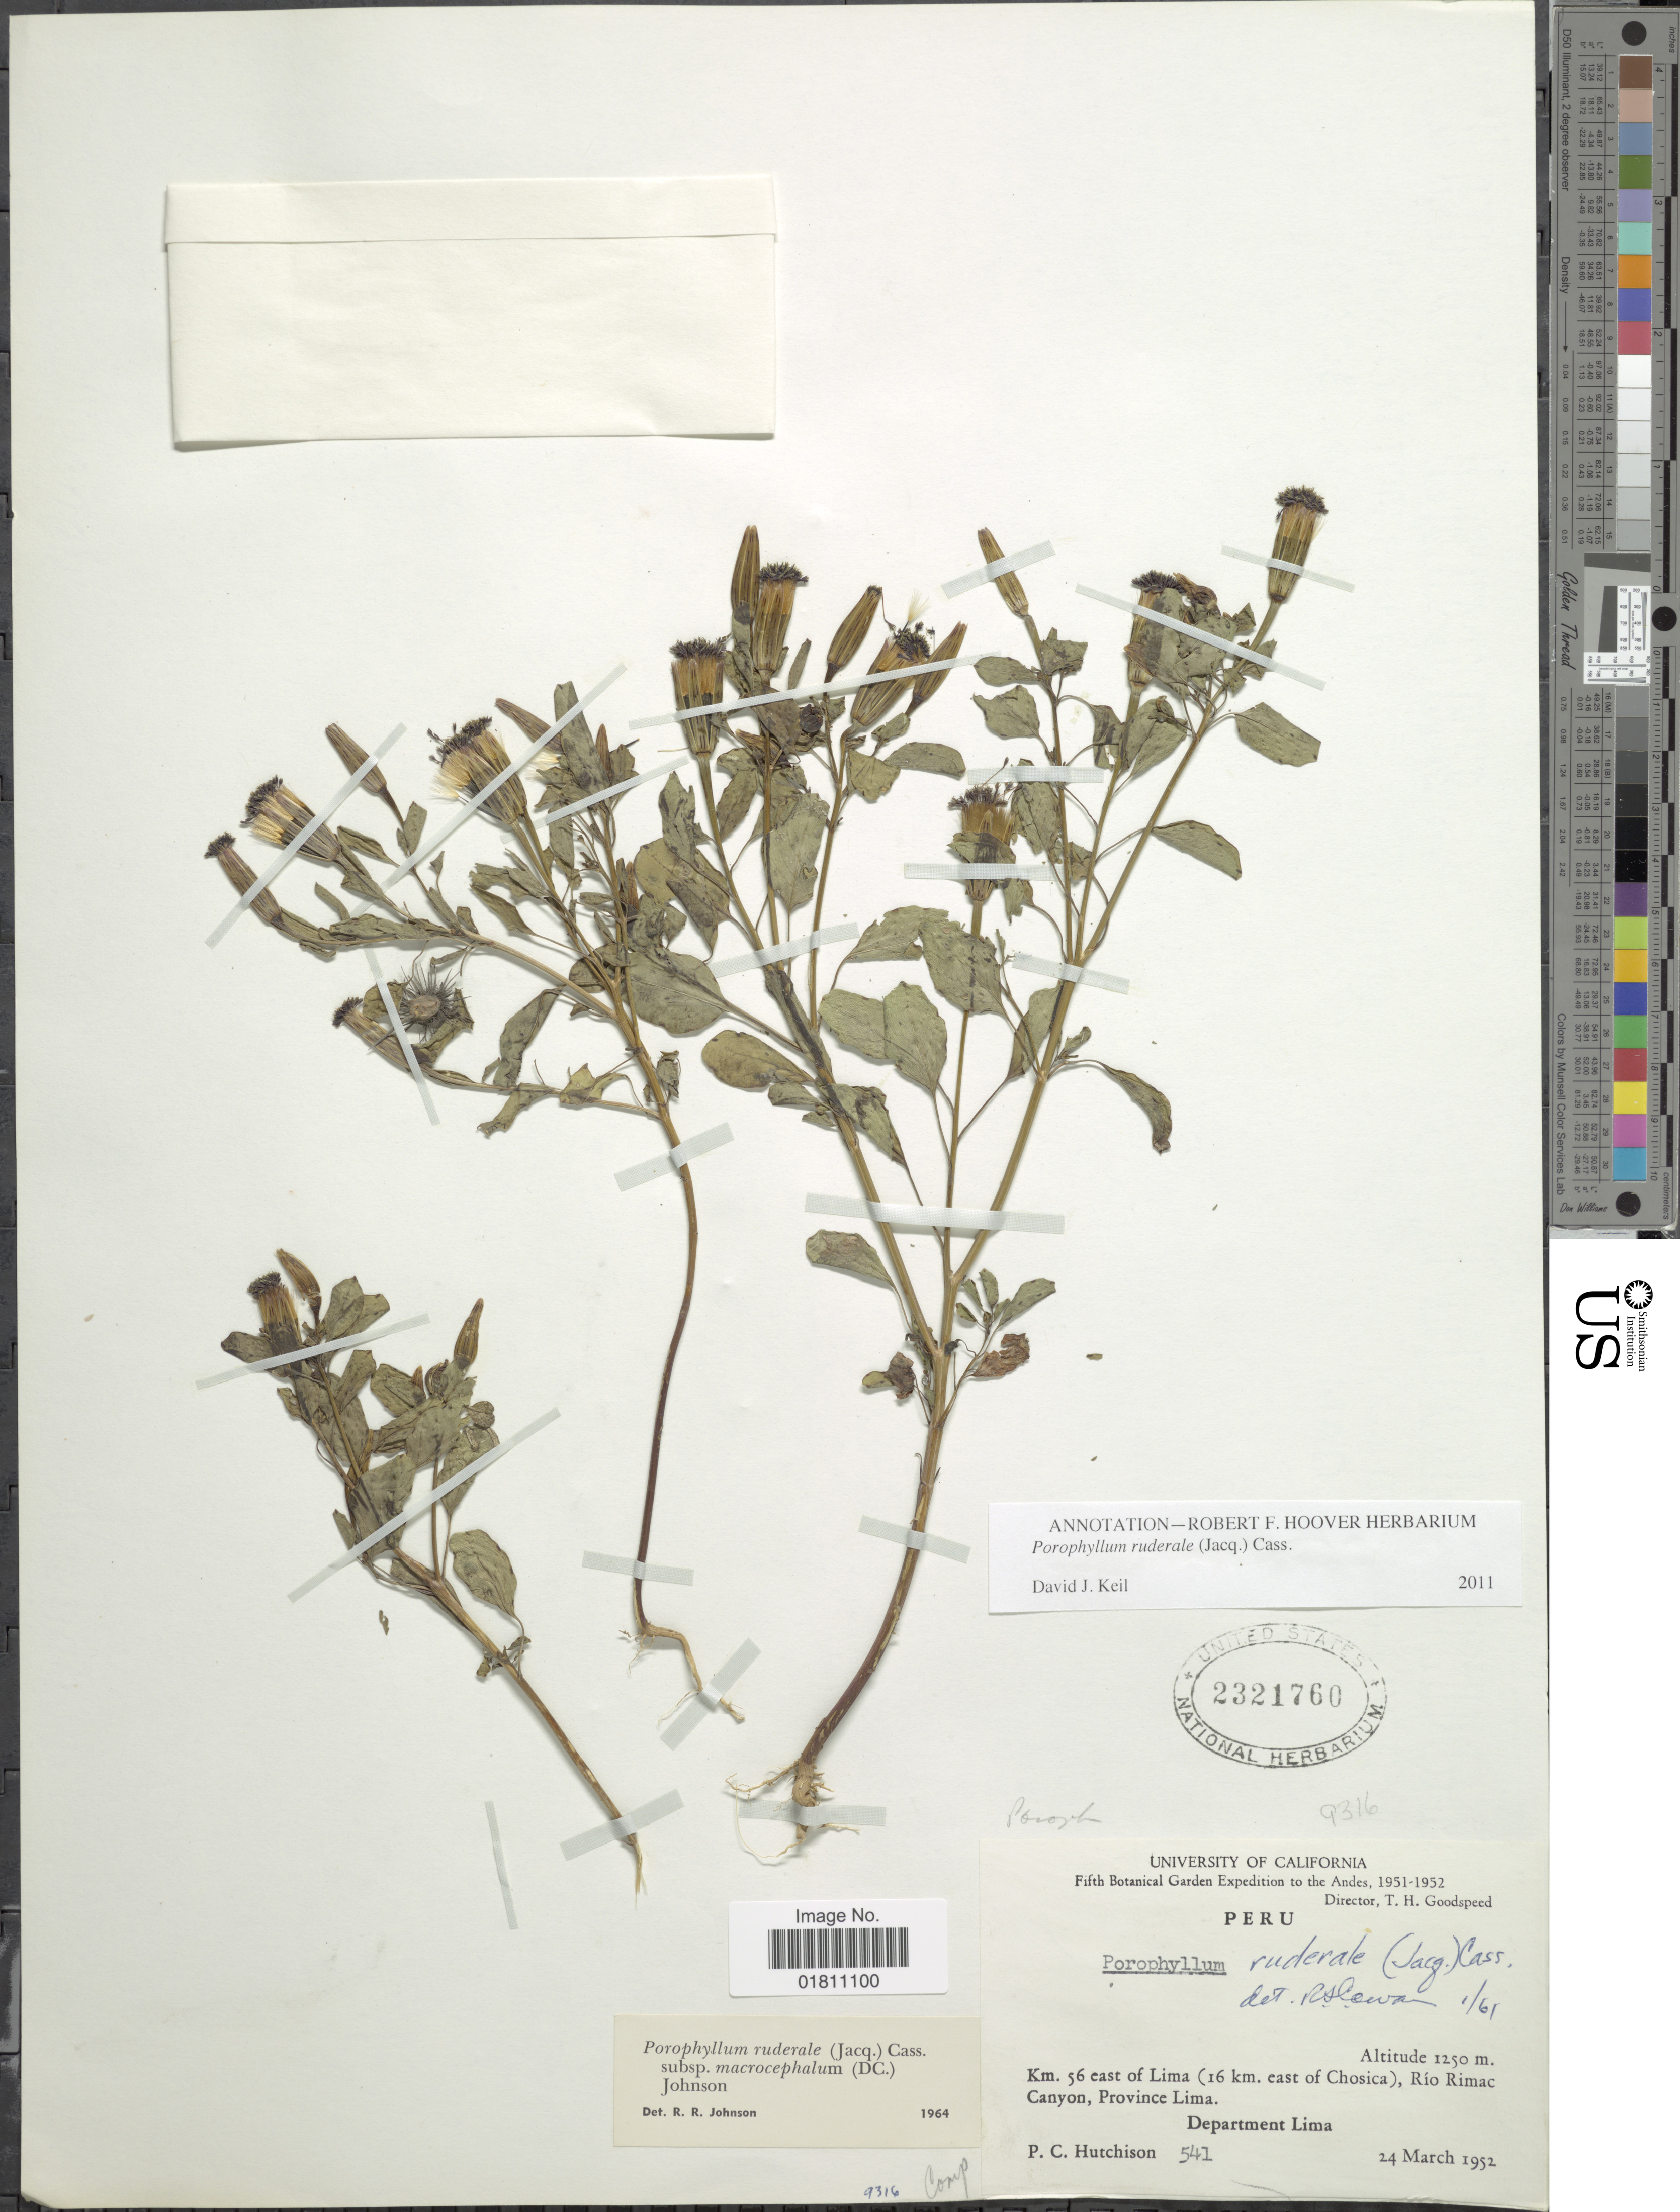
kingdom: Plantae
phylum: Tracheophyta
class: Magnoliopsida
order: Asterales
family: Asteraceae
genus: Porophyllum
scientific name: Porophyllum ruderale subsp. ruderale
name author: (Jacq.) Cass.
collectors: P. C. Hutchison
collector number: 541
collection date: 1952-03-24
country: Peru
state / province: Lima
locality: Km 56 east of Lima (16 km east of Chosica), río Rimac) Canyon, Department Lima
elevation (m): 1250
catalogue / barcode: US 2321760